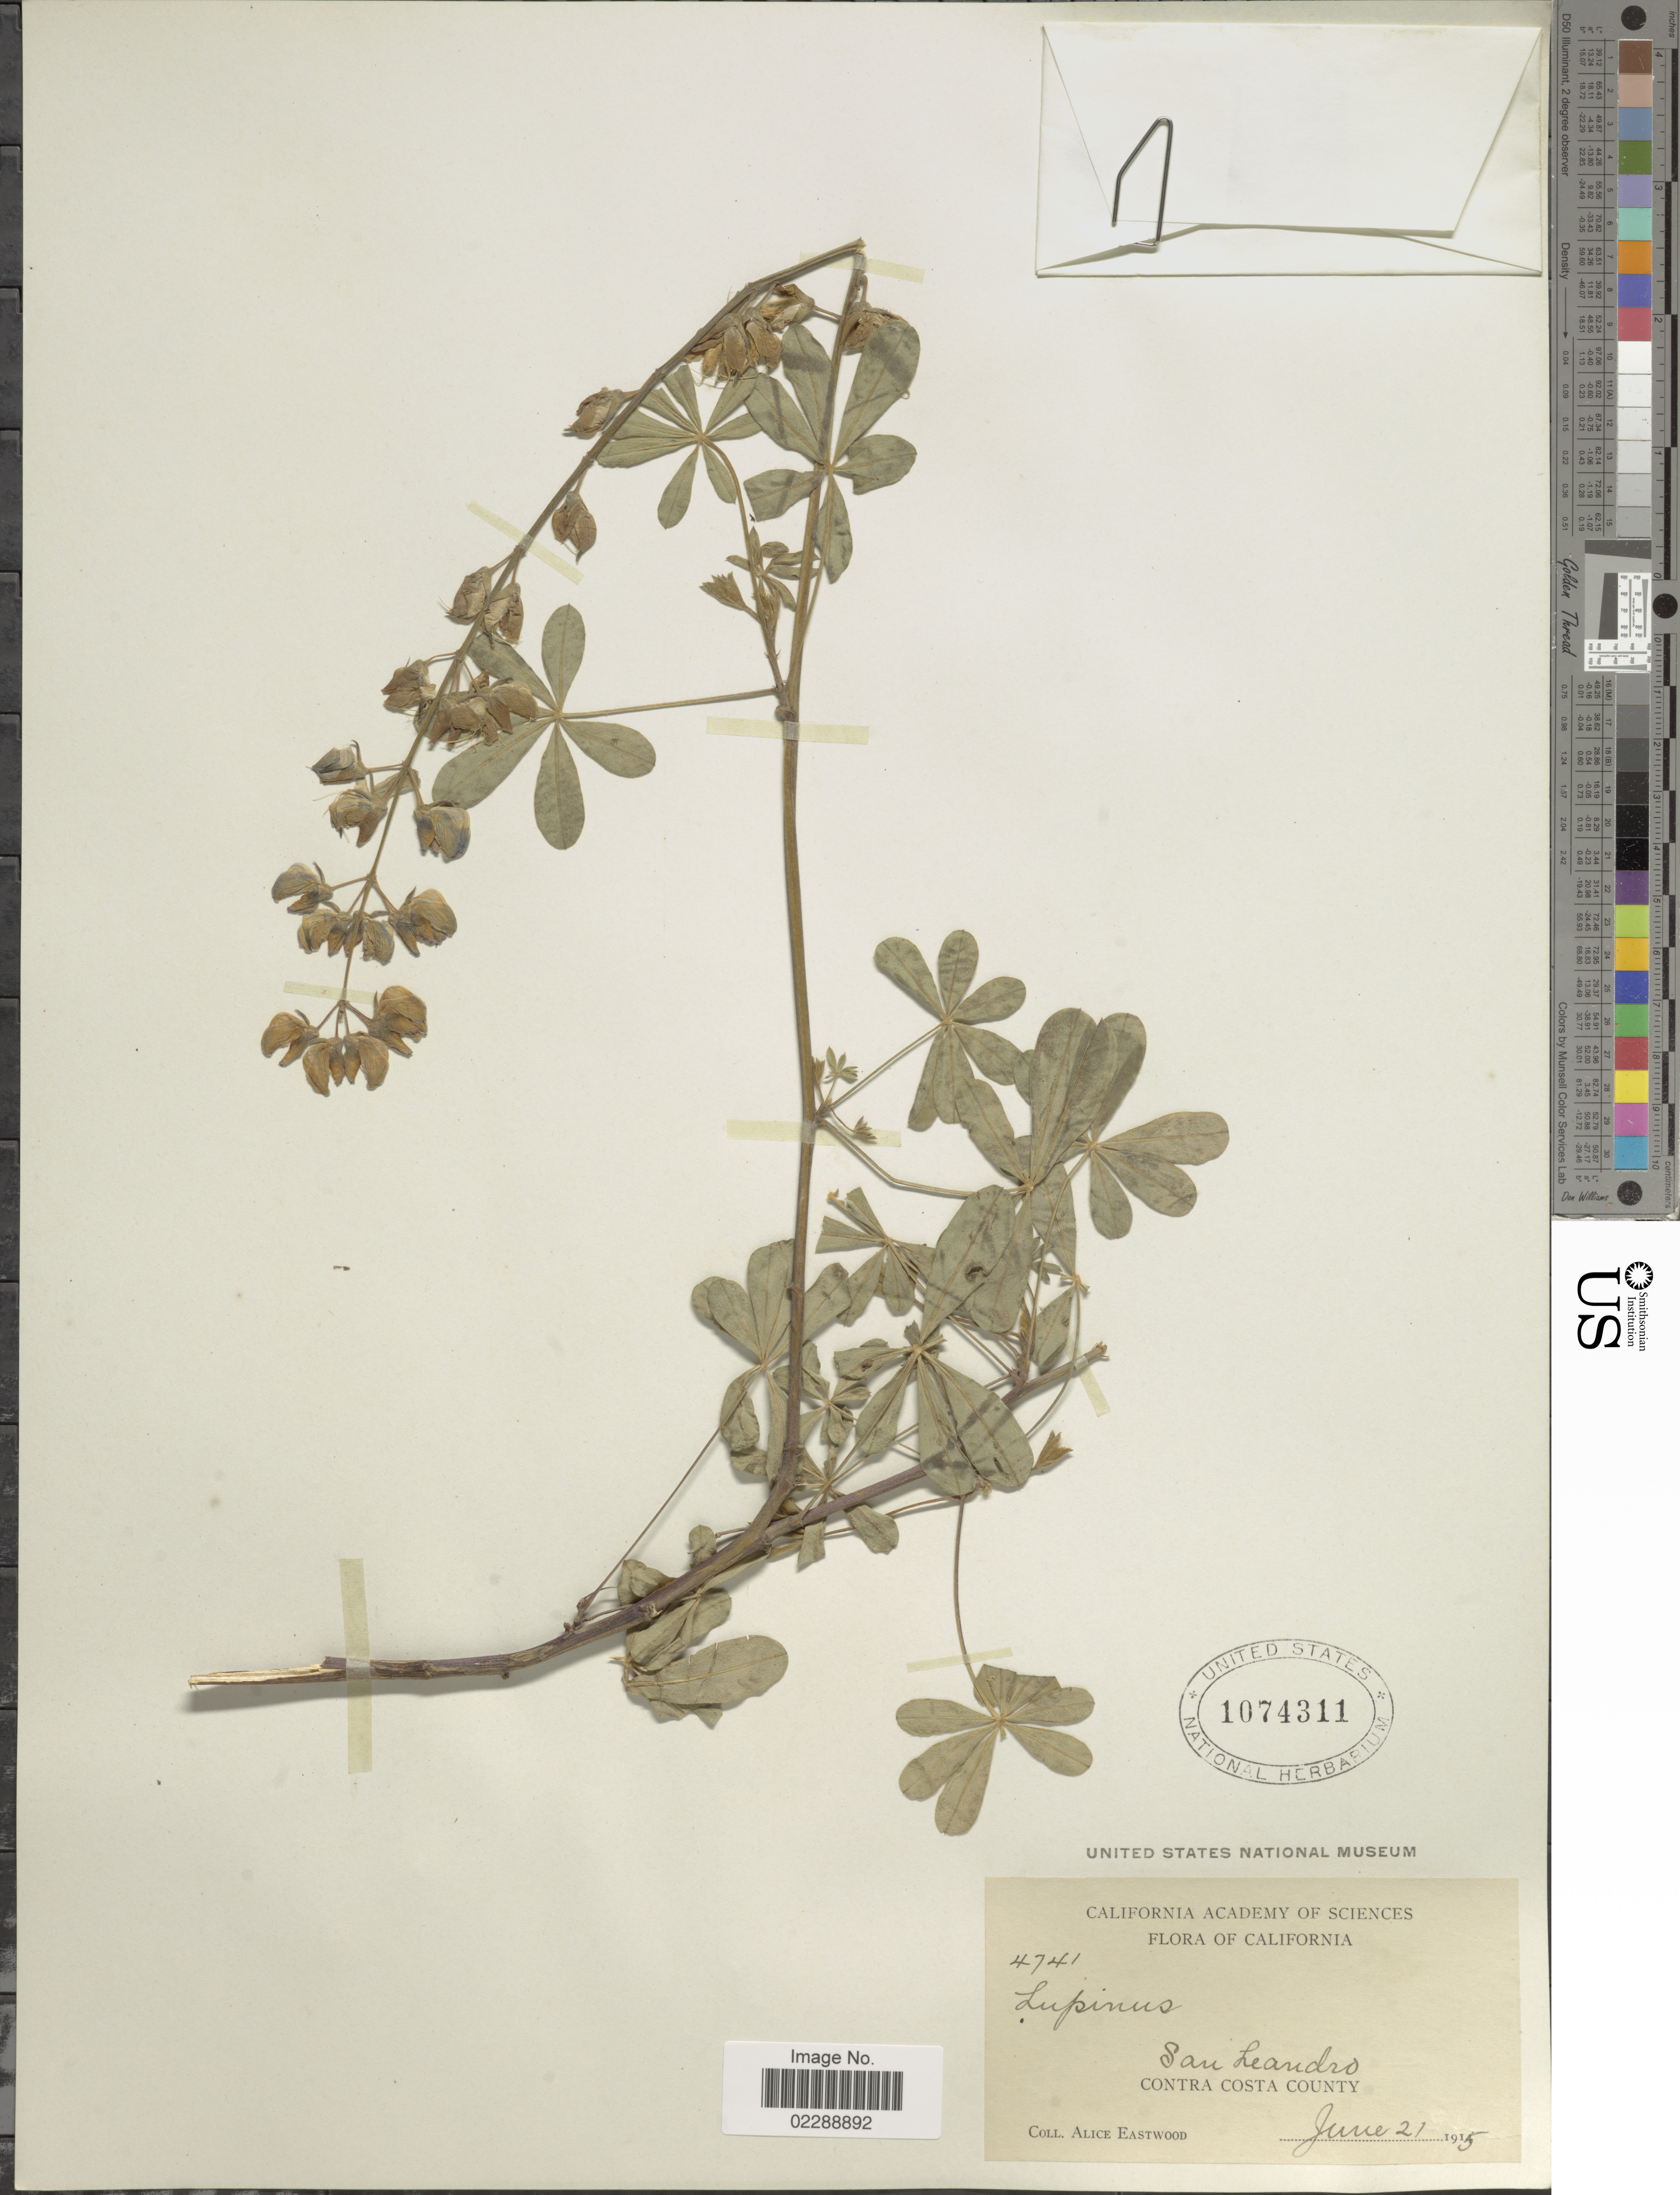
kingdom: Plantae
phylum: Tracheophyta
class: Magnoliopsida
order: Fabales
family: Fabaceae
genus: Lupinus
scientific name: Lupinus sp.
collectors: A. Eastwood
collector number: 4741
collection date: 1915-06-21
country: United States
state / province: California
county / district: Contra Costa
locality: San Leandro, Contra Costa County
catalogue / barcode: US 1074311